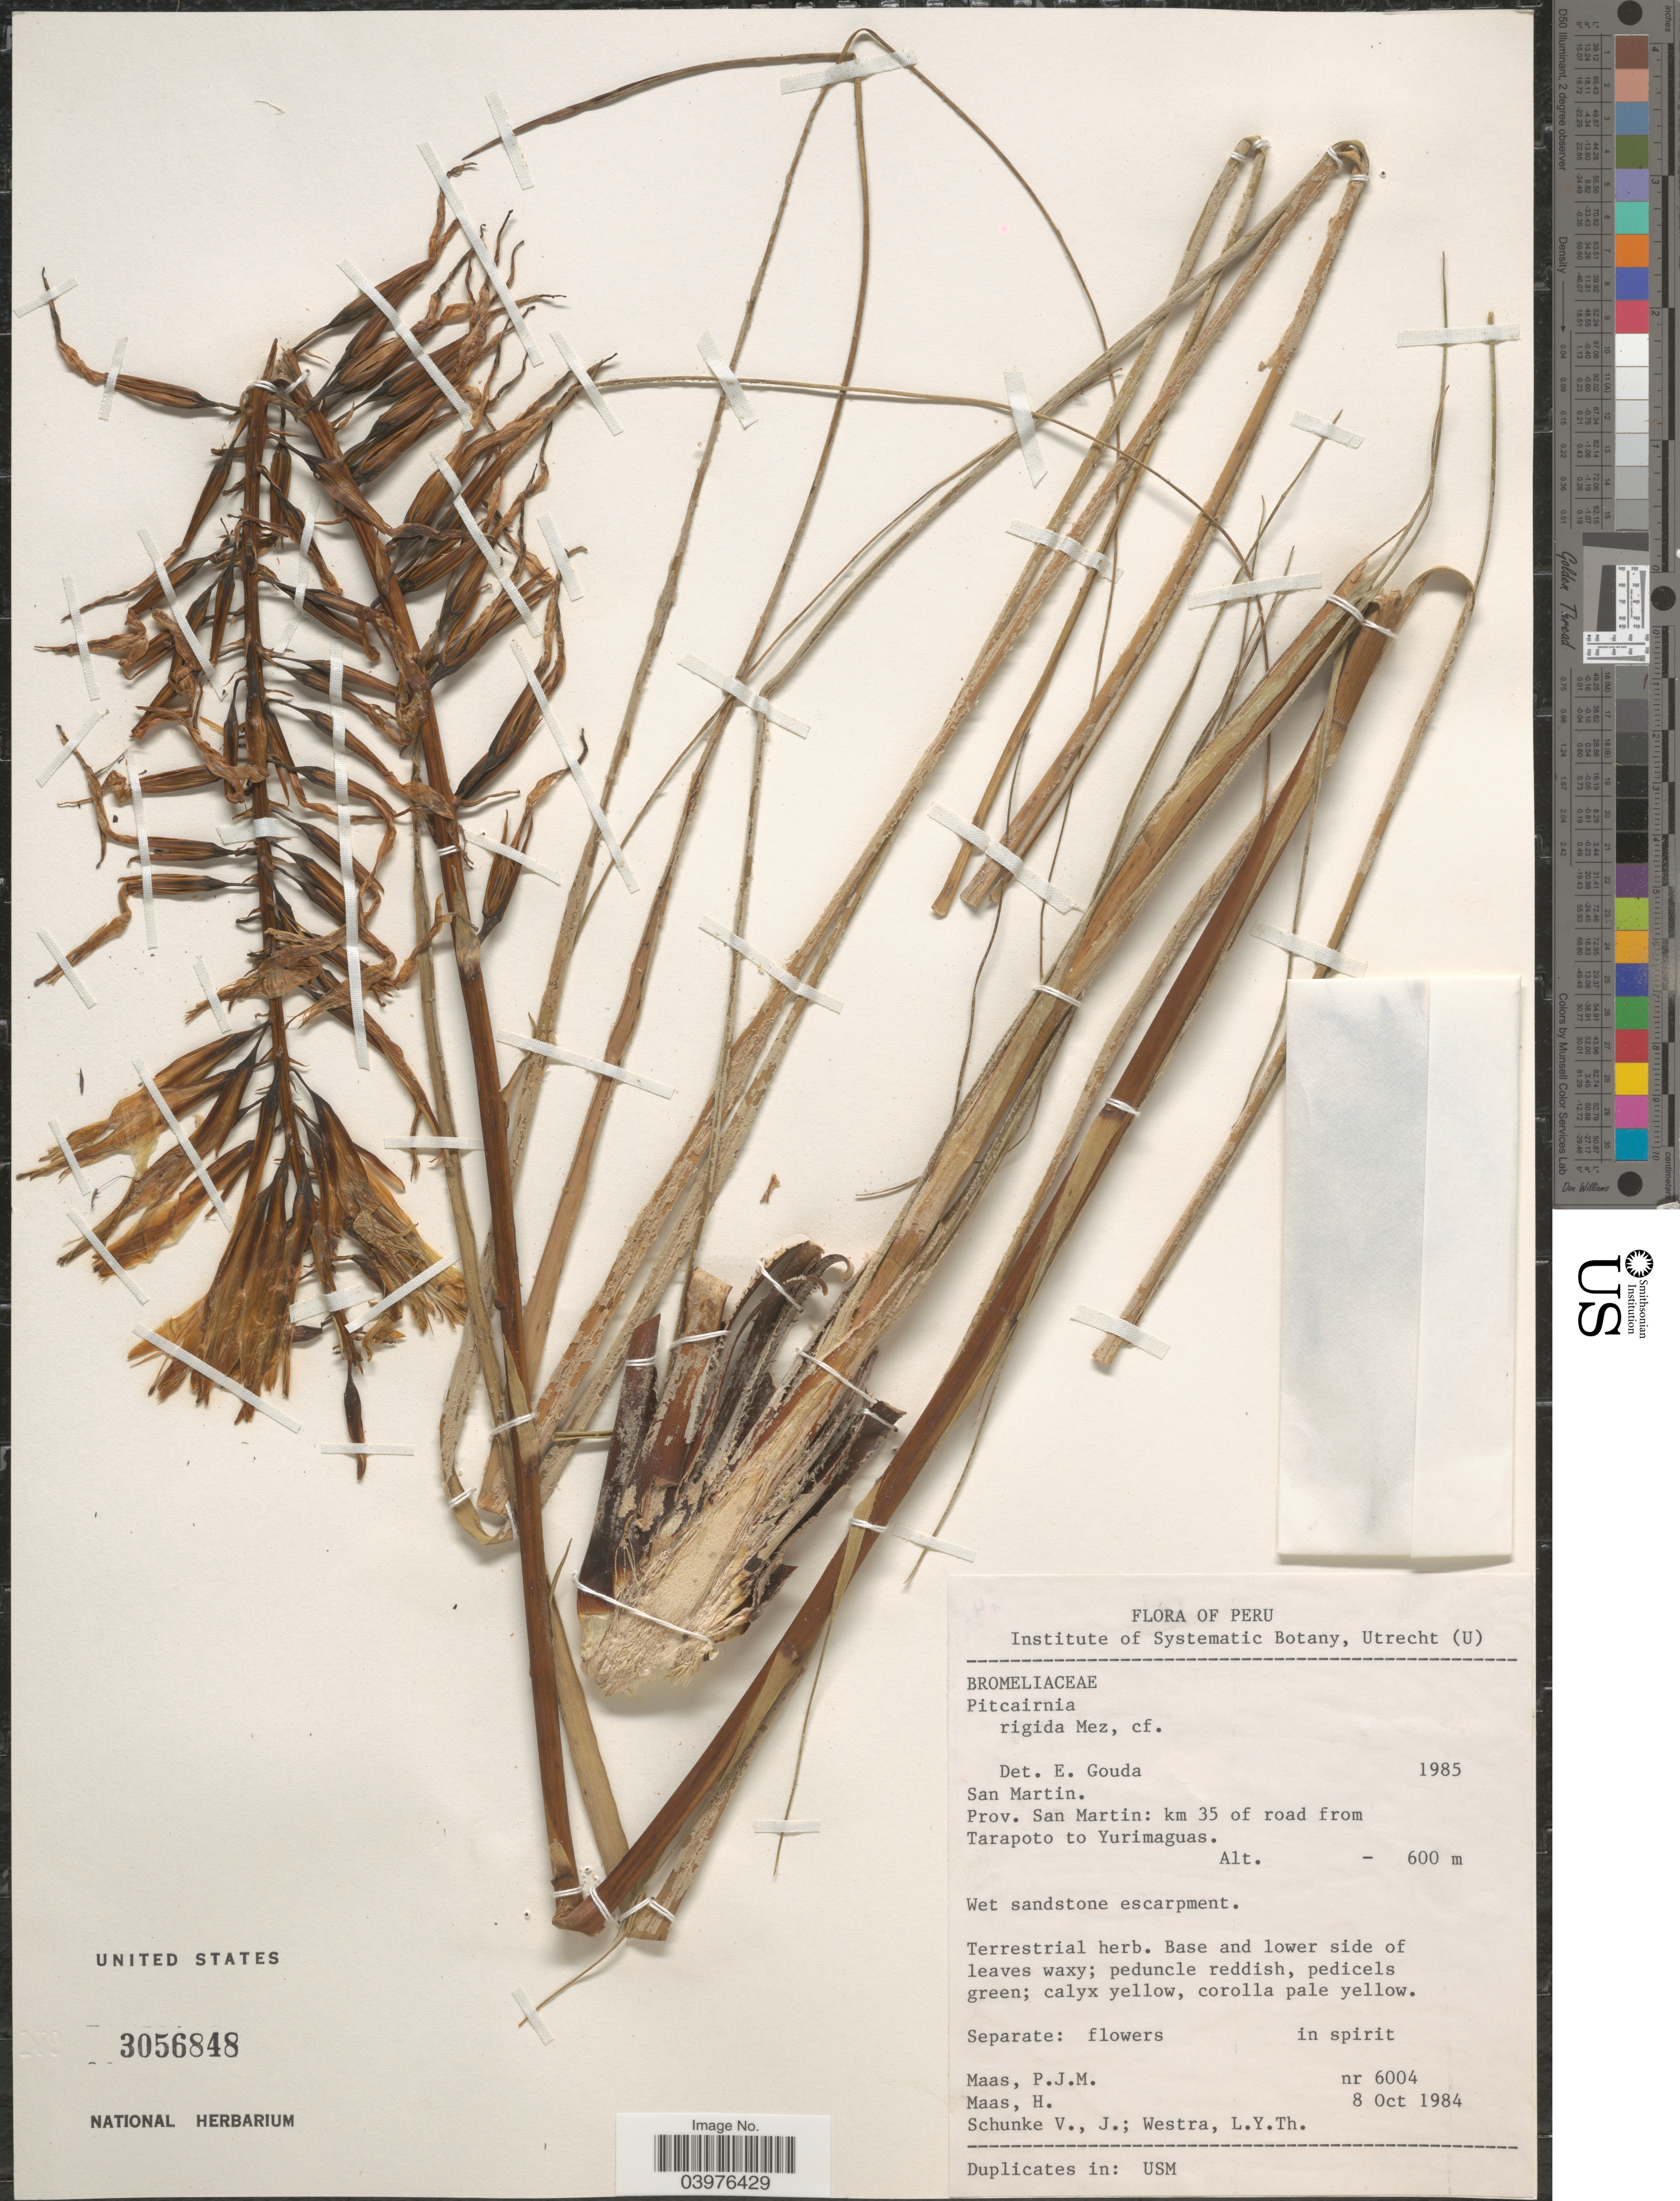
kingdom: Plantae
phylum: Tracheophyta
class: Liliopsida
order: Poales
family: Bromeliaceae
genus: Pitcairnia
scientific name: Pitcairnia rigida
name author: Mez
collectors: P. Maas, H. Maas, J. Schunke Vigo & L. Y. T. Westra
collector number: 6004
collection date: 1984-10-08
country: Peru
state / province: San Martín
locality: San Martin. Prov. San Martin: km 35 of road from Tarapoto to Yurimaguas.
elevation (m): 600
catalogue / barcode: US 3056848